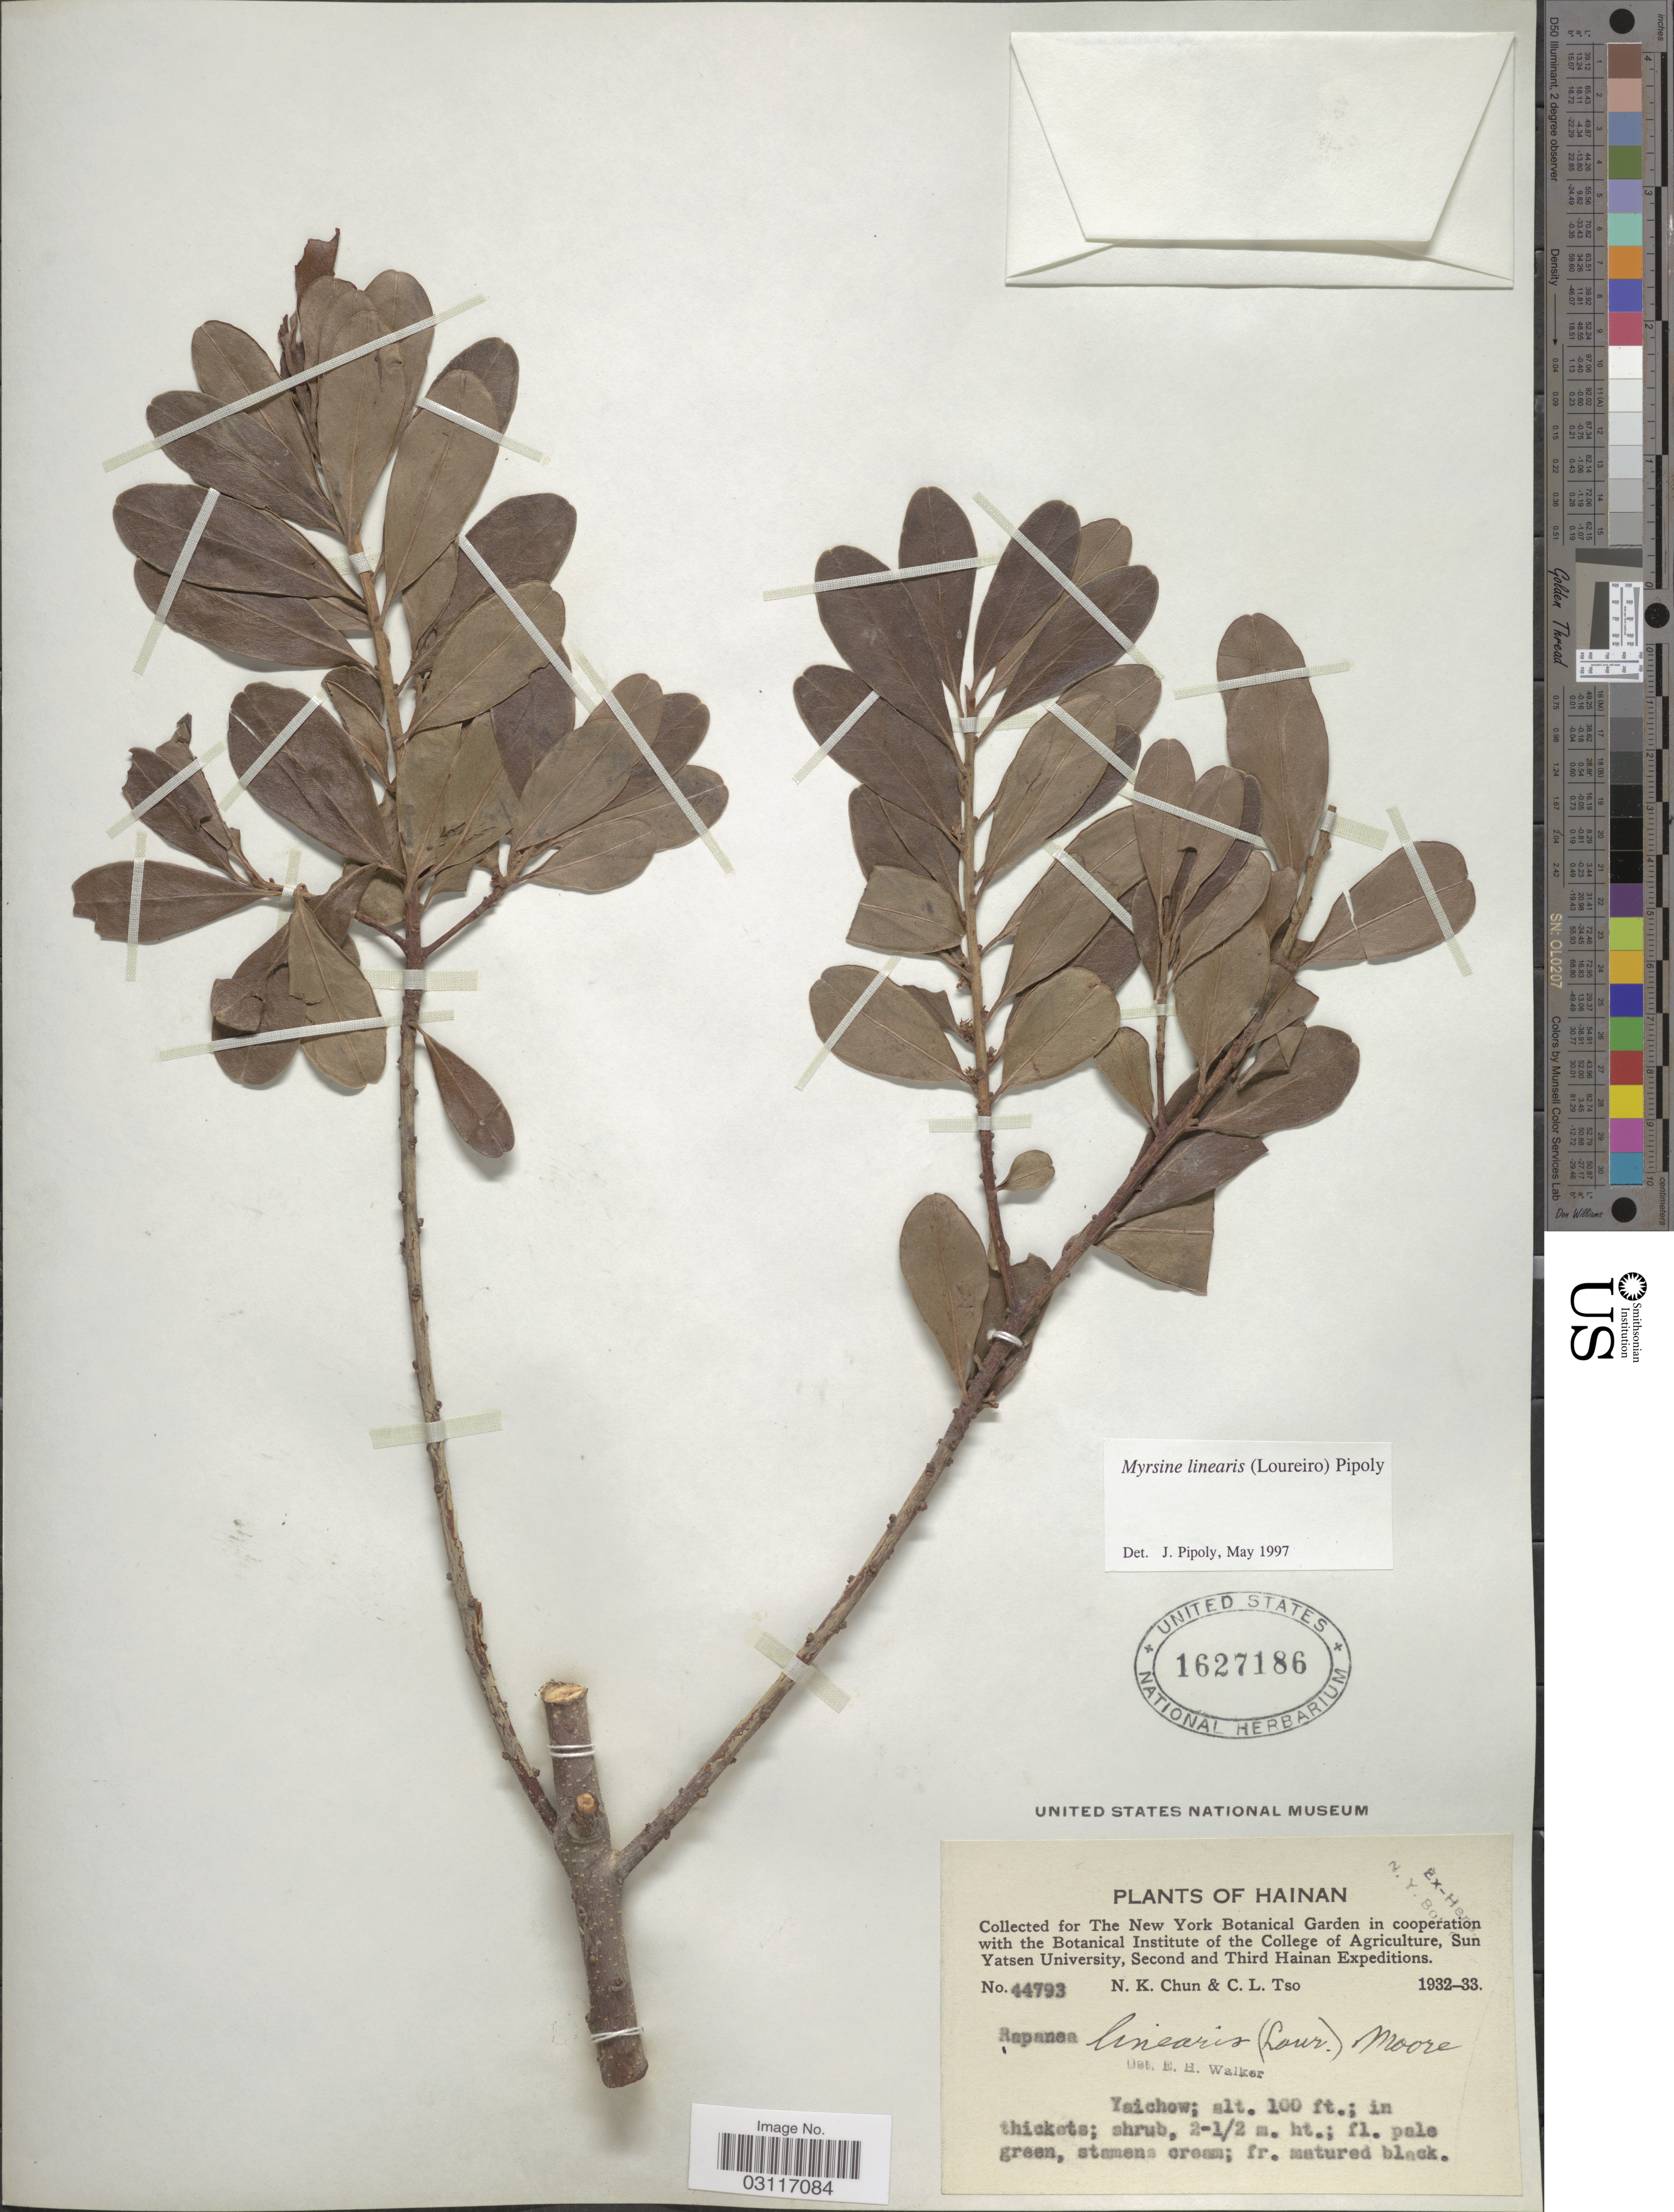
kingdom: Plantae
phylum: Tracheophyta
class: Magnoliopsida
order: Ericales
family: Primulaceae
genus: Myrsine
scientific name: Myrsine linearis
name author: (Lour.) Poir.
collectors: N. K. Chun & C. Tso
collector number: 44793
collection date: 1932/1933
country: China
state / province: Hainan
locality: Yaichow.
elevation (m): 30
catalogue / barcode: US 1627186